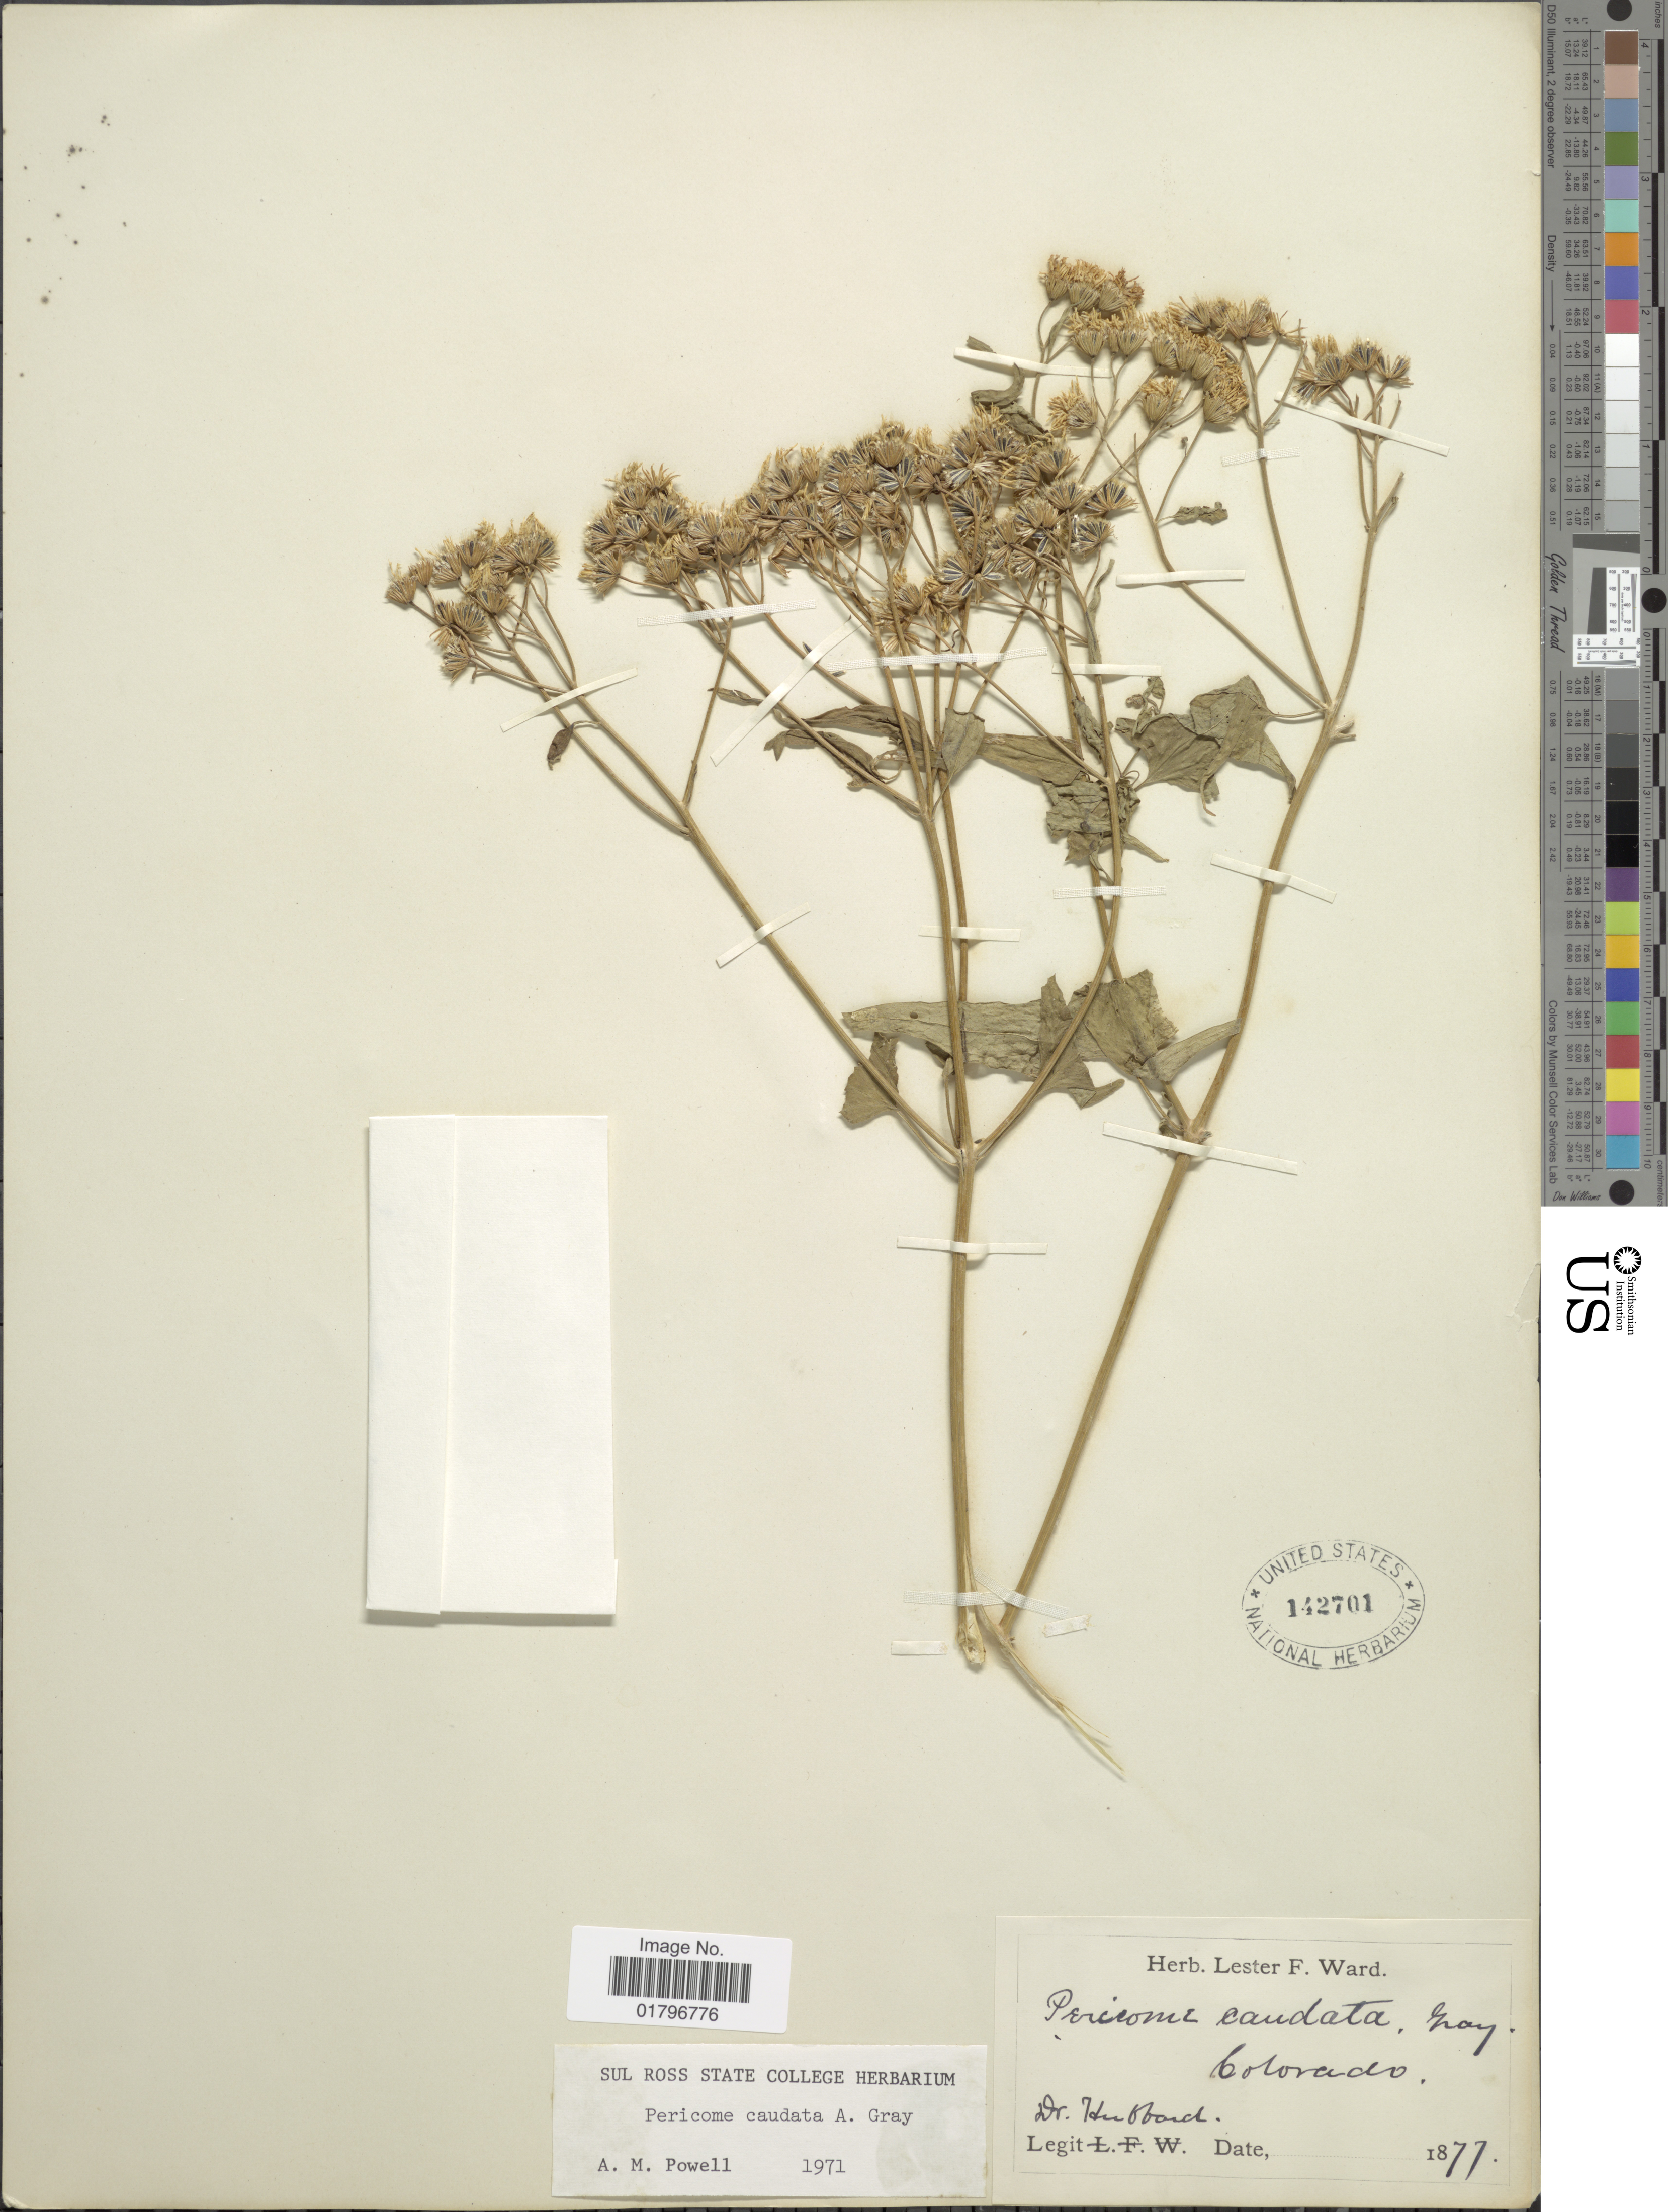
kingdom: Plantae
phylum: Tracheophyta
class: Magnoliopsida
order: Asterales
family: Asteraceae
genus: Pericome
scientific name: Pericome caudata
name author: A. Gray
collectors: Hufford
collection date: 1877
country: United States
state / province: Colorado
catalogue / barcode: US 142701